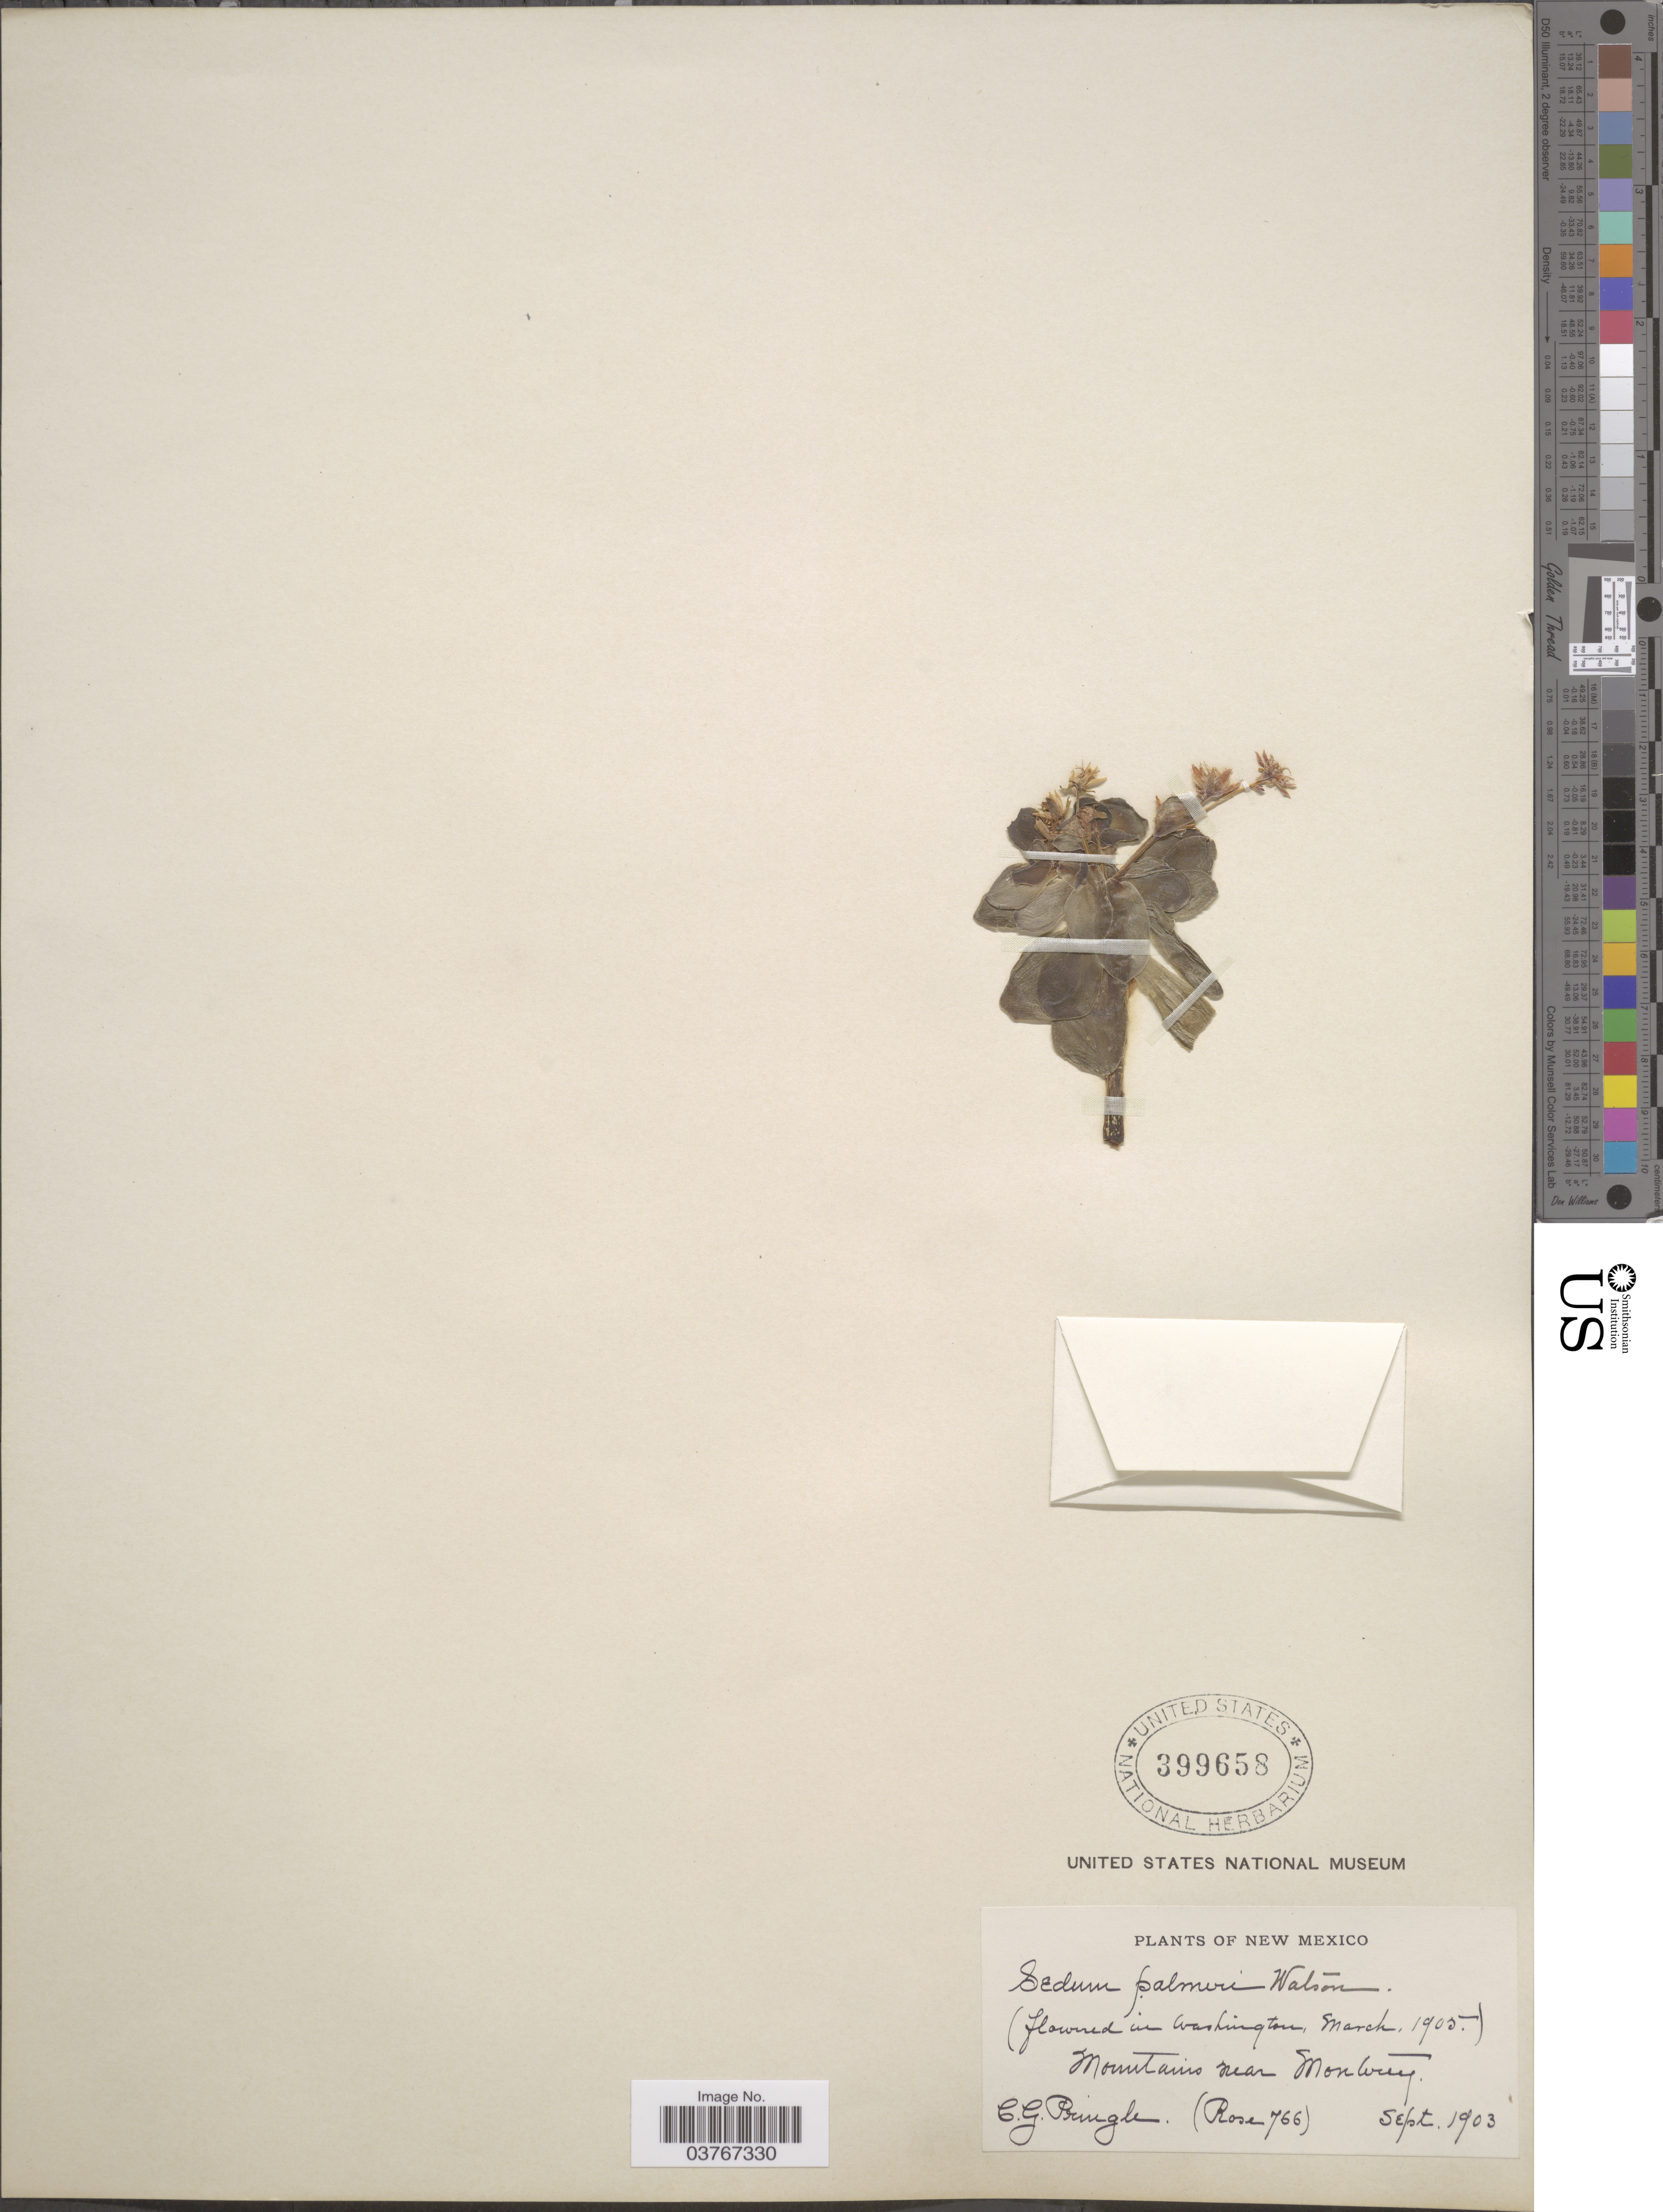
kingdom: Plantae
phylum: Tracheophyta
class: Magnoliopsida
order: Saxifragales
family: Crassulaceae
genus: Sedum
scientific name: Sedum palmeri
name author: S. Watson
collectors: C. G. Pringle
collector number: Rose766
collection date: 1903-09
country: United States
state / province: New Mexico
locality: Mountains near Monterey.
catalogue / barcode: US 399658